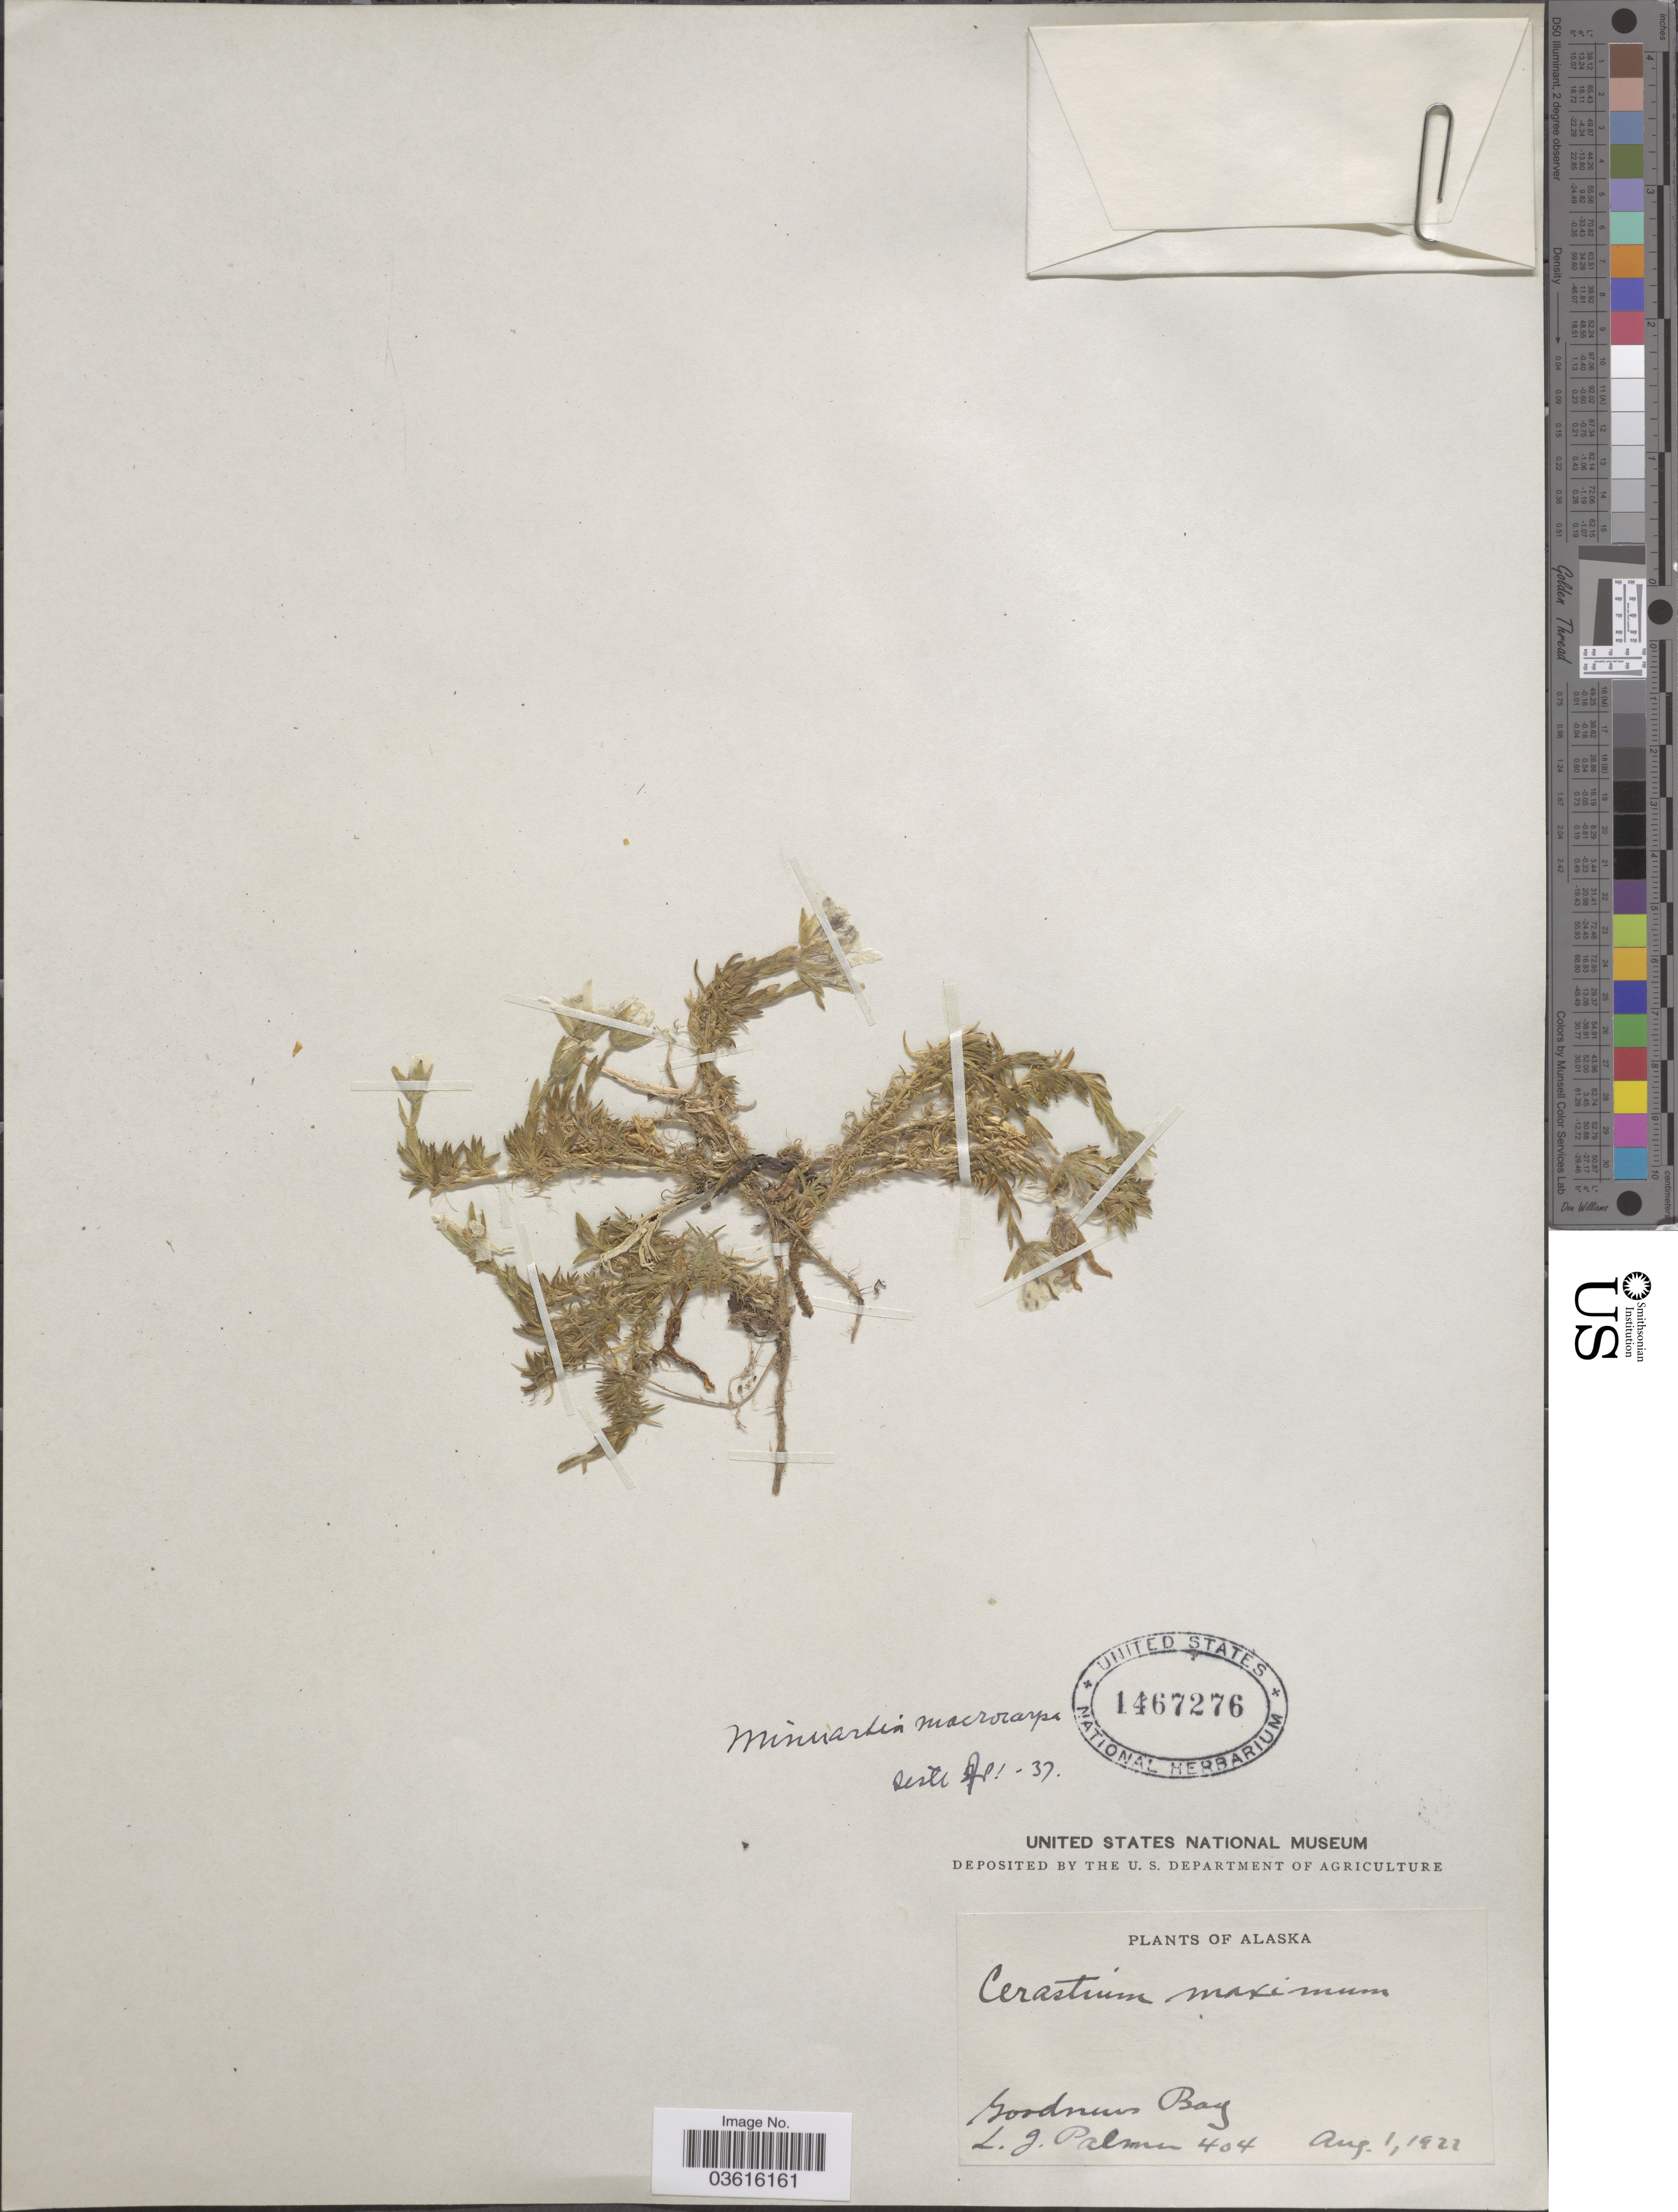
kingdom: Plantae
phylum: Tracheophyta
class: Magnoliopsida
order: Caryophyllales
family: Caryophyllaceae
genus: Pseudocherleria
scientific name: Pseudocherleria macrocarpa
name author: (Pursh) Dillenb. & Kadereit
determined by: U.S. National Herbarium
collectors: L. J. Palmer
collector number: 404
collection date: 1922-08-01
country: United States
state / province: Alaska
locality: Goodnews Bay.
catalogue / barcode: US 1467276